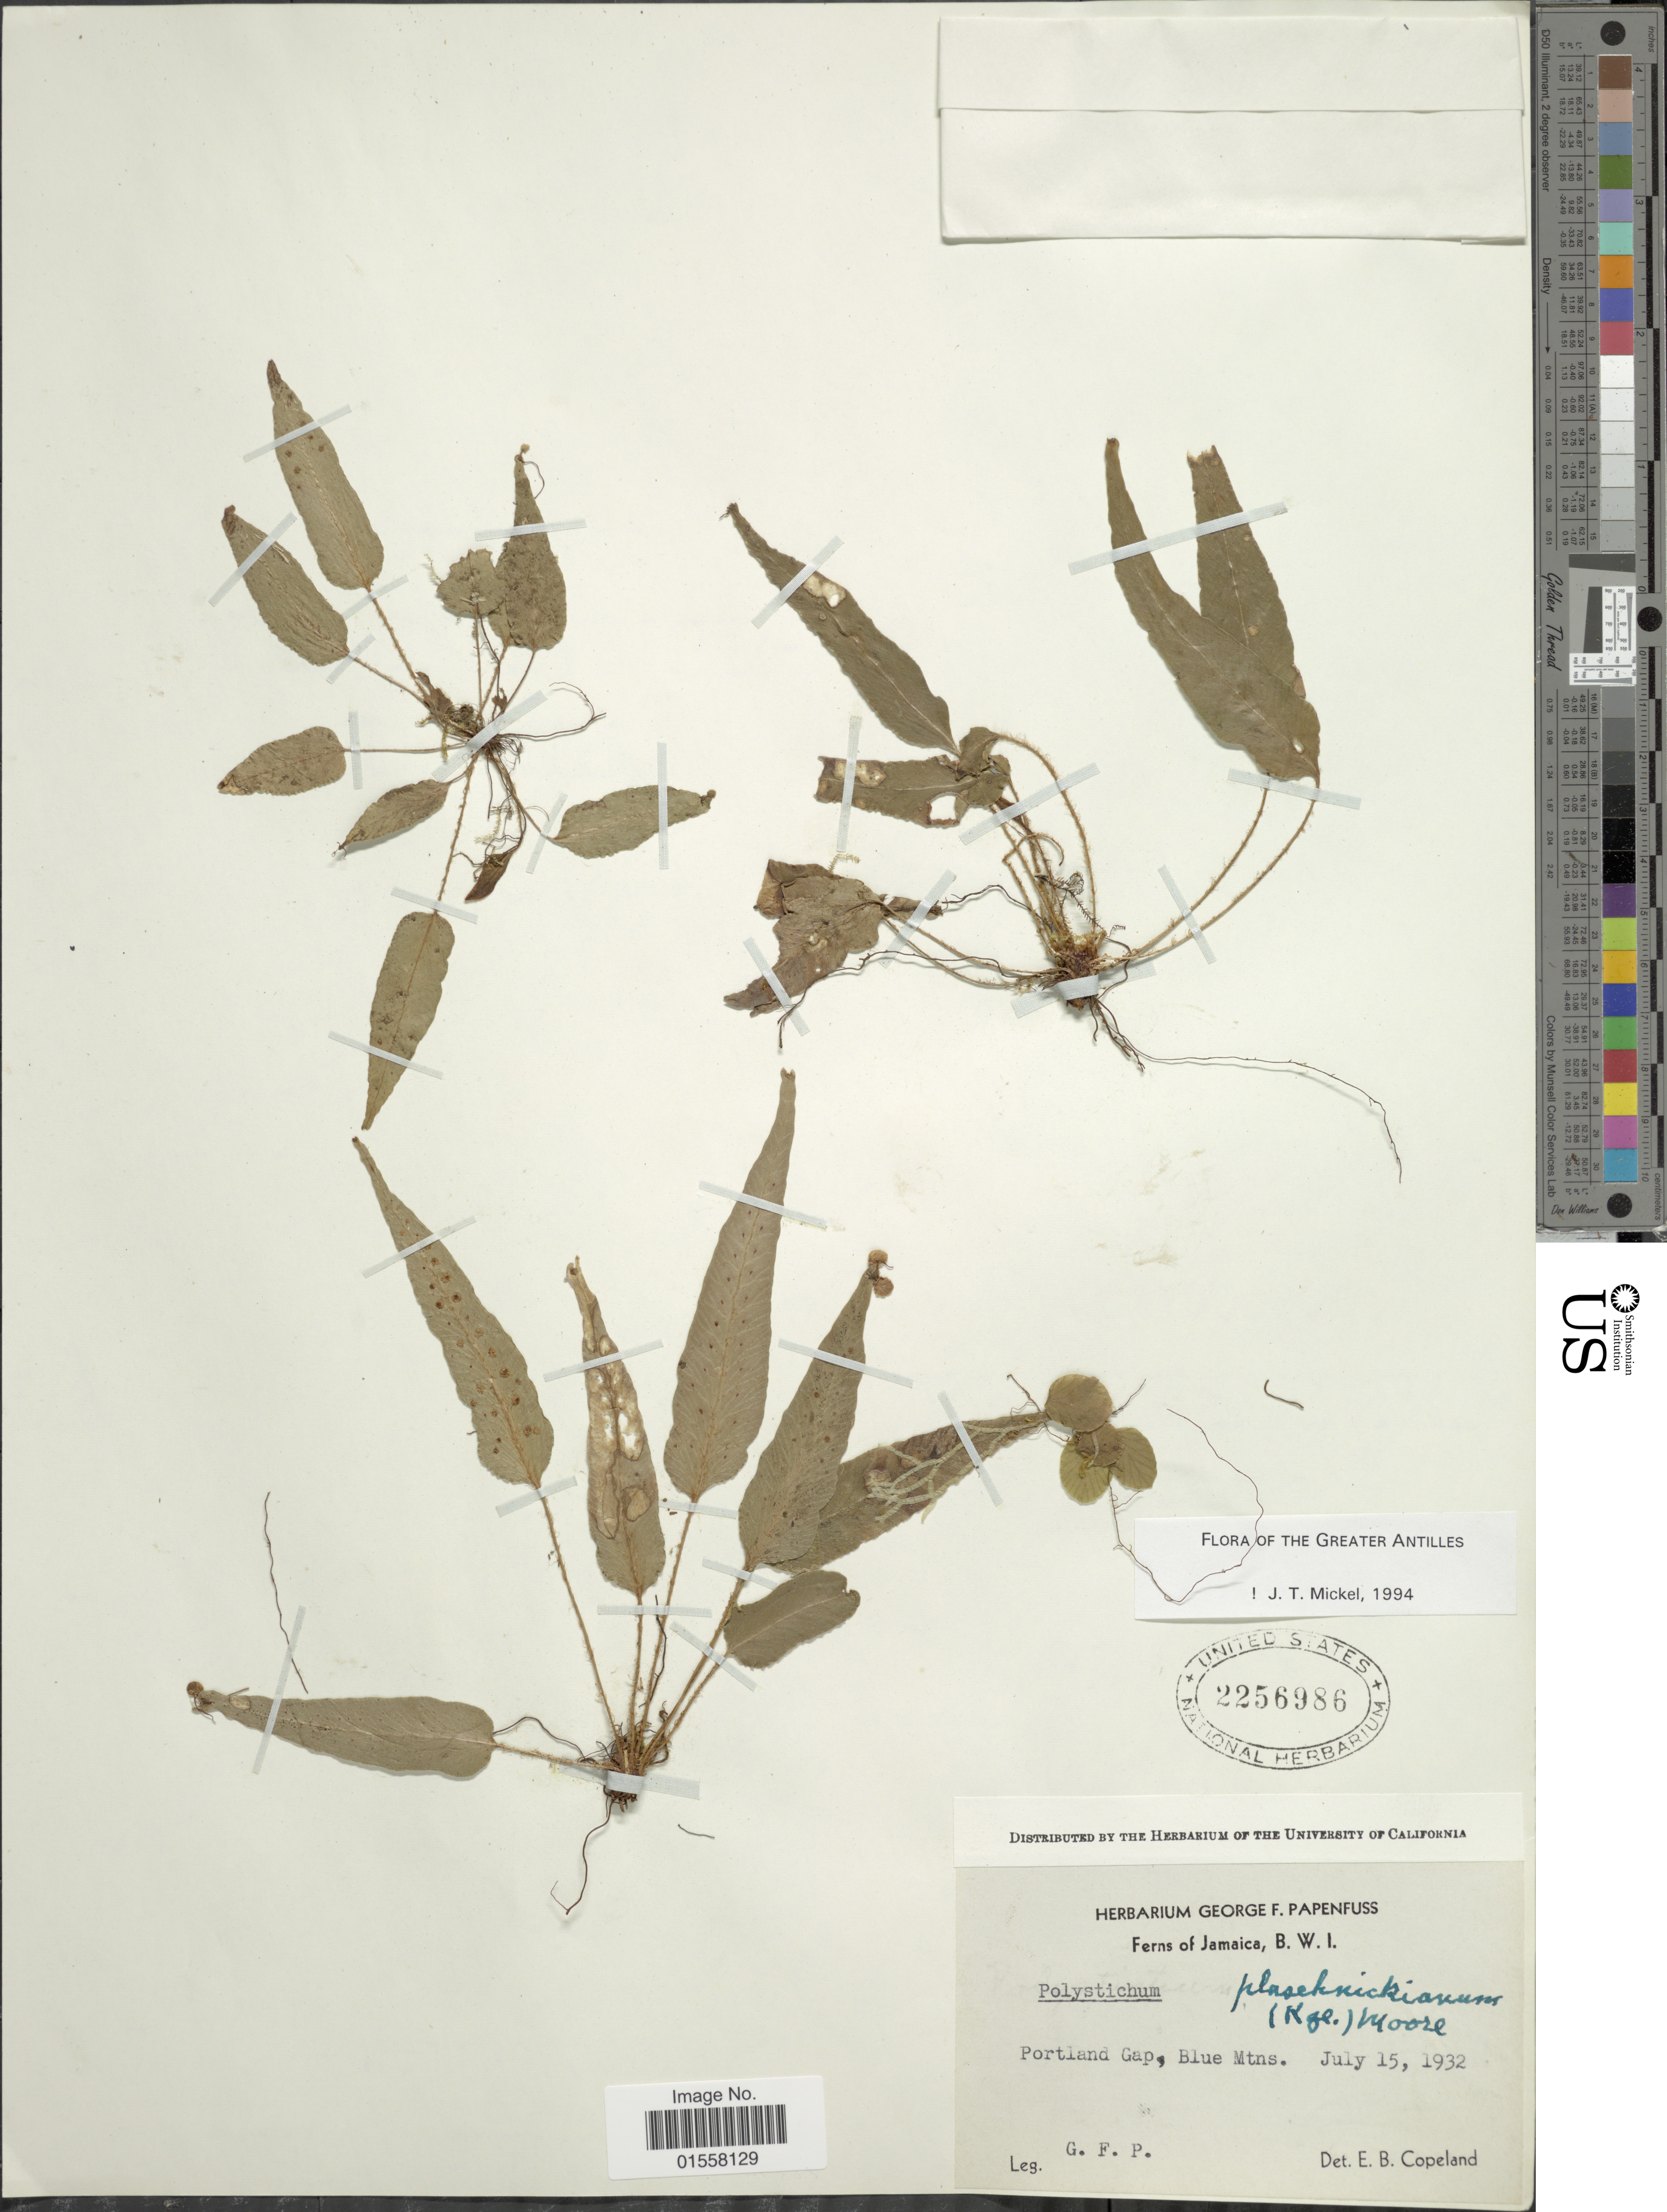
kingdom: Plantae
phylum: Tracheophyta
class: Polypodiopsida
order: Polypodiales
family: Dryopteridaceae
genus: Polystichum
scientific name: Polystichum plaschnickianum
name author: (Kunze) Moore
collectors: G. Papenfuss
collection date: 1932-07-15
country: Jamaica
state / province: Portland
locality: Jamaica. B.W.I., Portland Gap, Blue Mtns.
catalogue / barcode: US 2256986